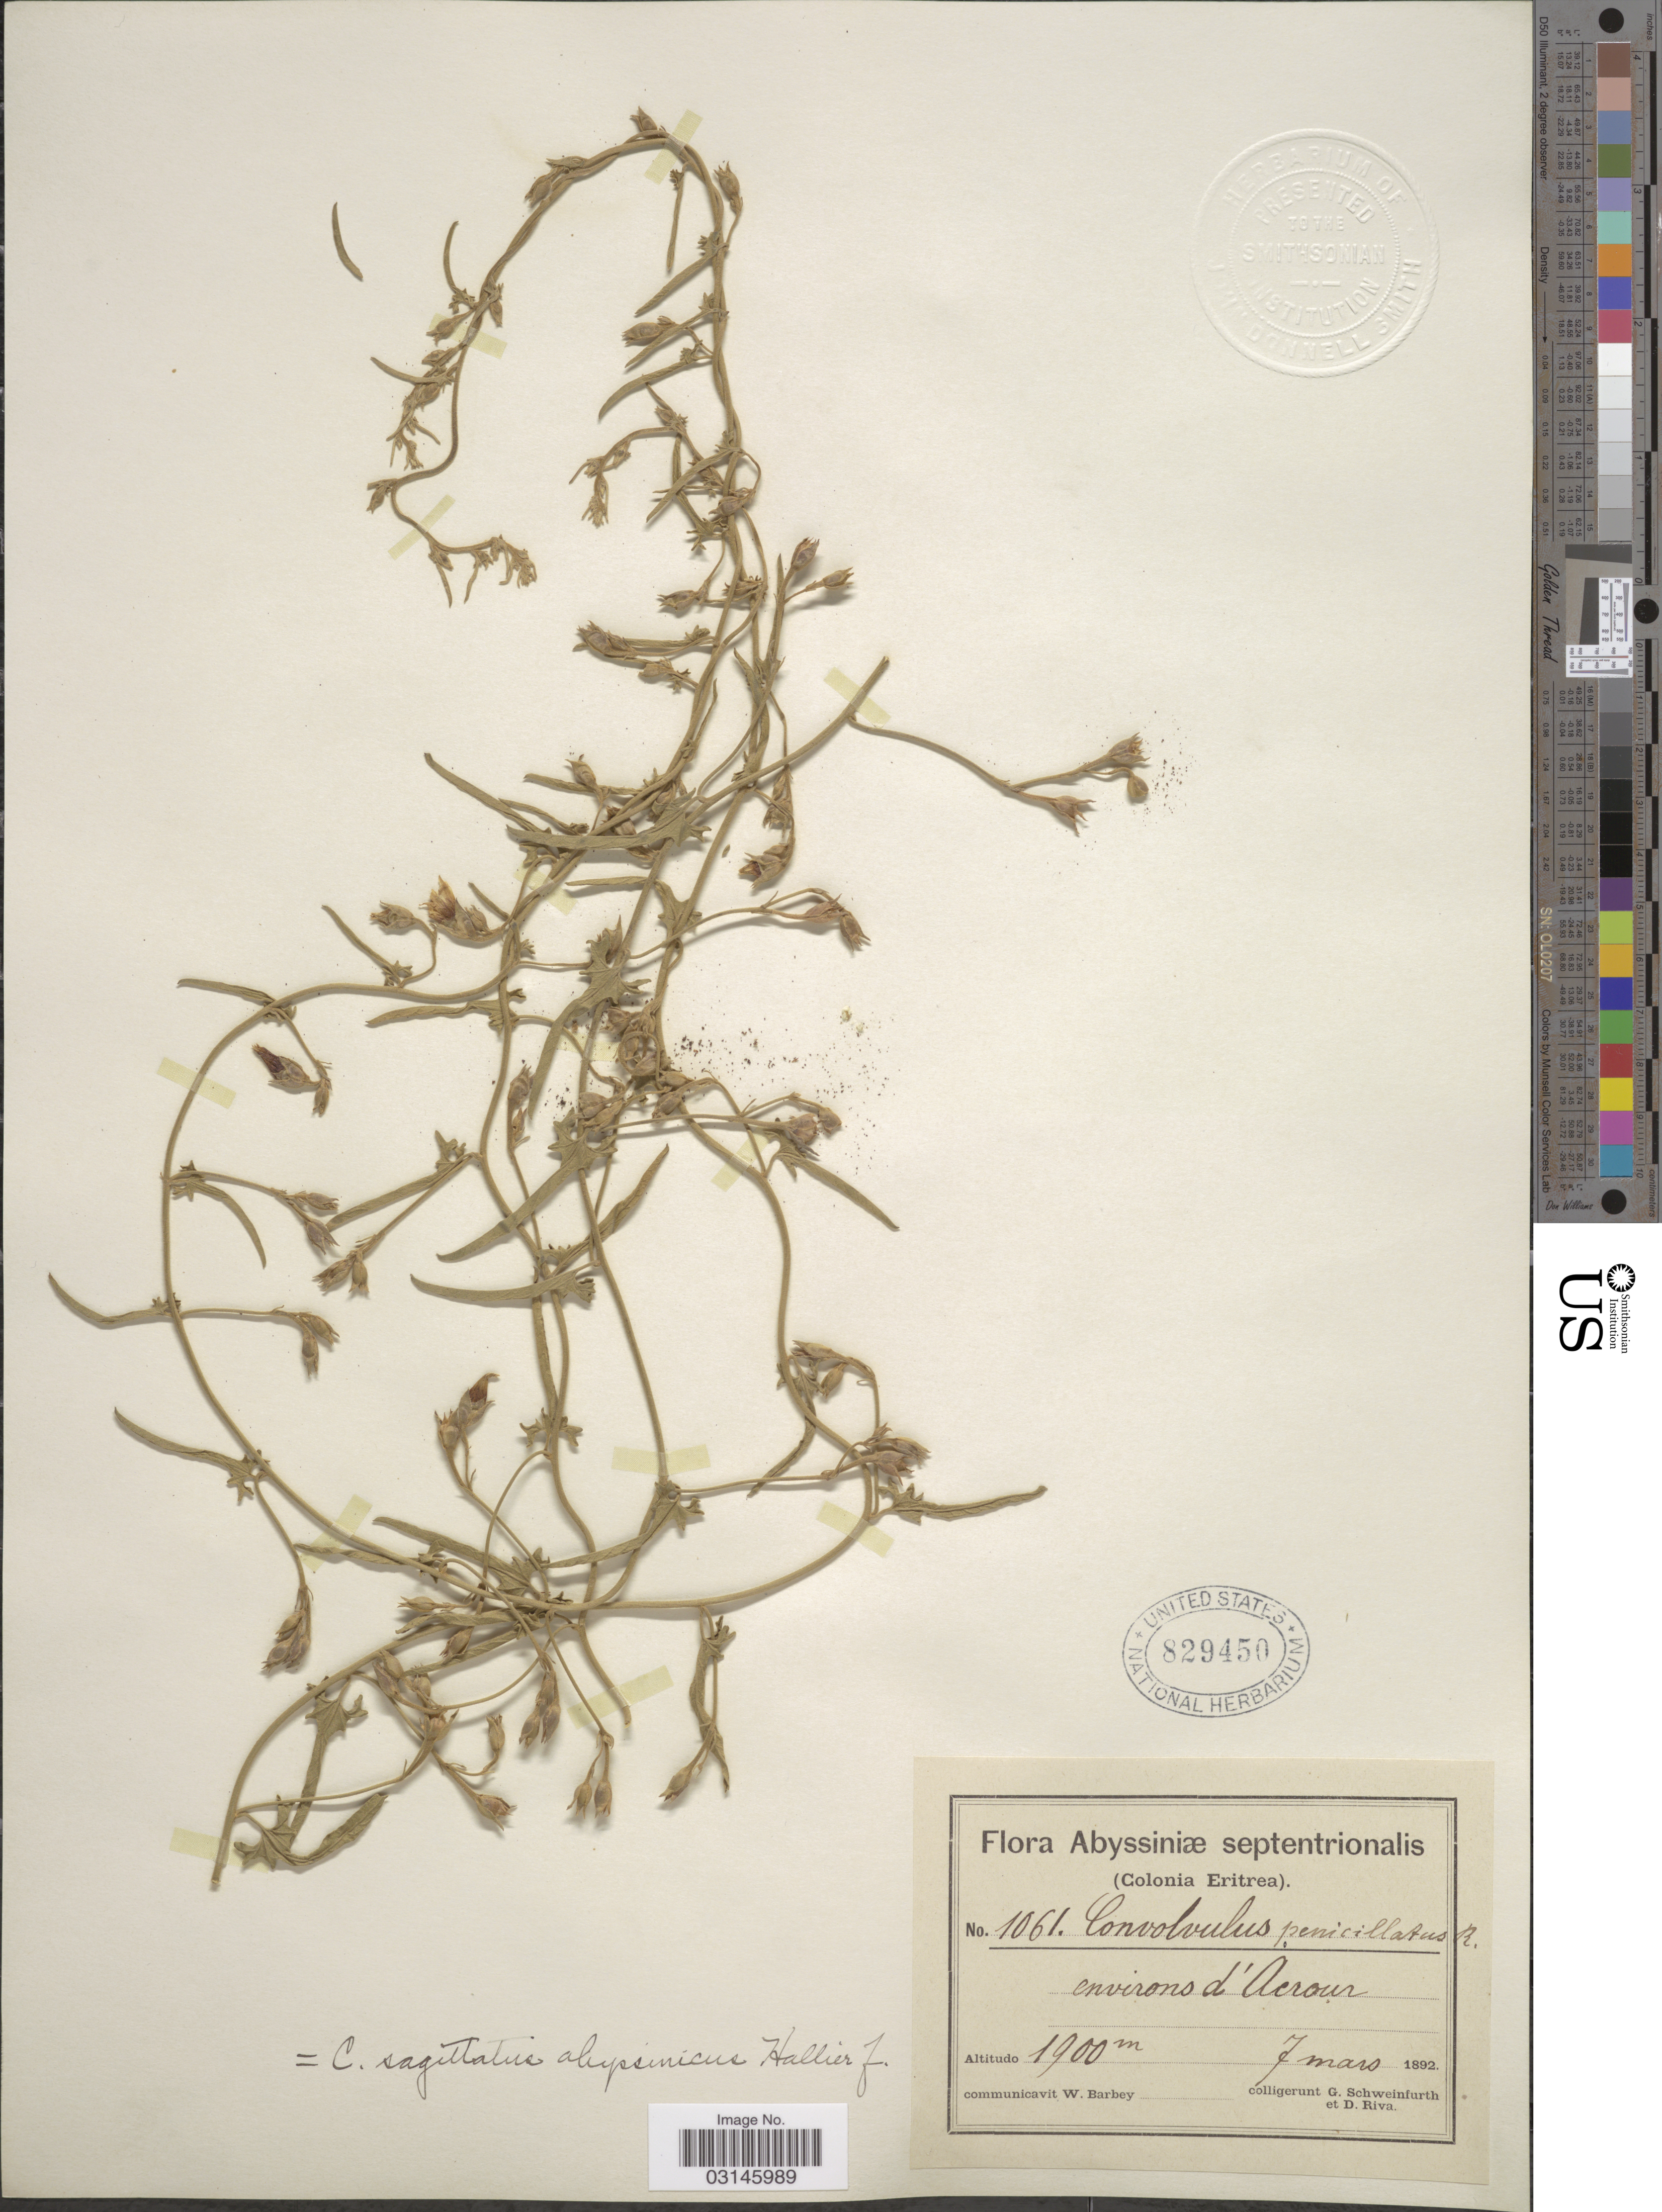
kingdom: Plantae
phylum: Tracheophyta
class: Magnoliopsida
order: Solanales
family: Convolvulaceae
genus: Convolvulus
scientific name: Convolvulus sagittatus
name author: Thunb.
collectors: G. A. Schweinfurth (herbarium) & D. Riva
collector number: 1061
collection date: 1892-03-07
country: Eritrea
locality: Abyssiniæ septentrionalis. (Colonia Eritrea). Environs d'Acrour.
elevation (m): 1900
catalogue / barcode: US 829450